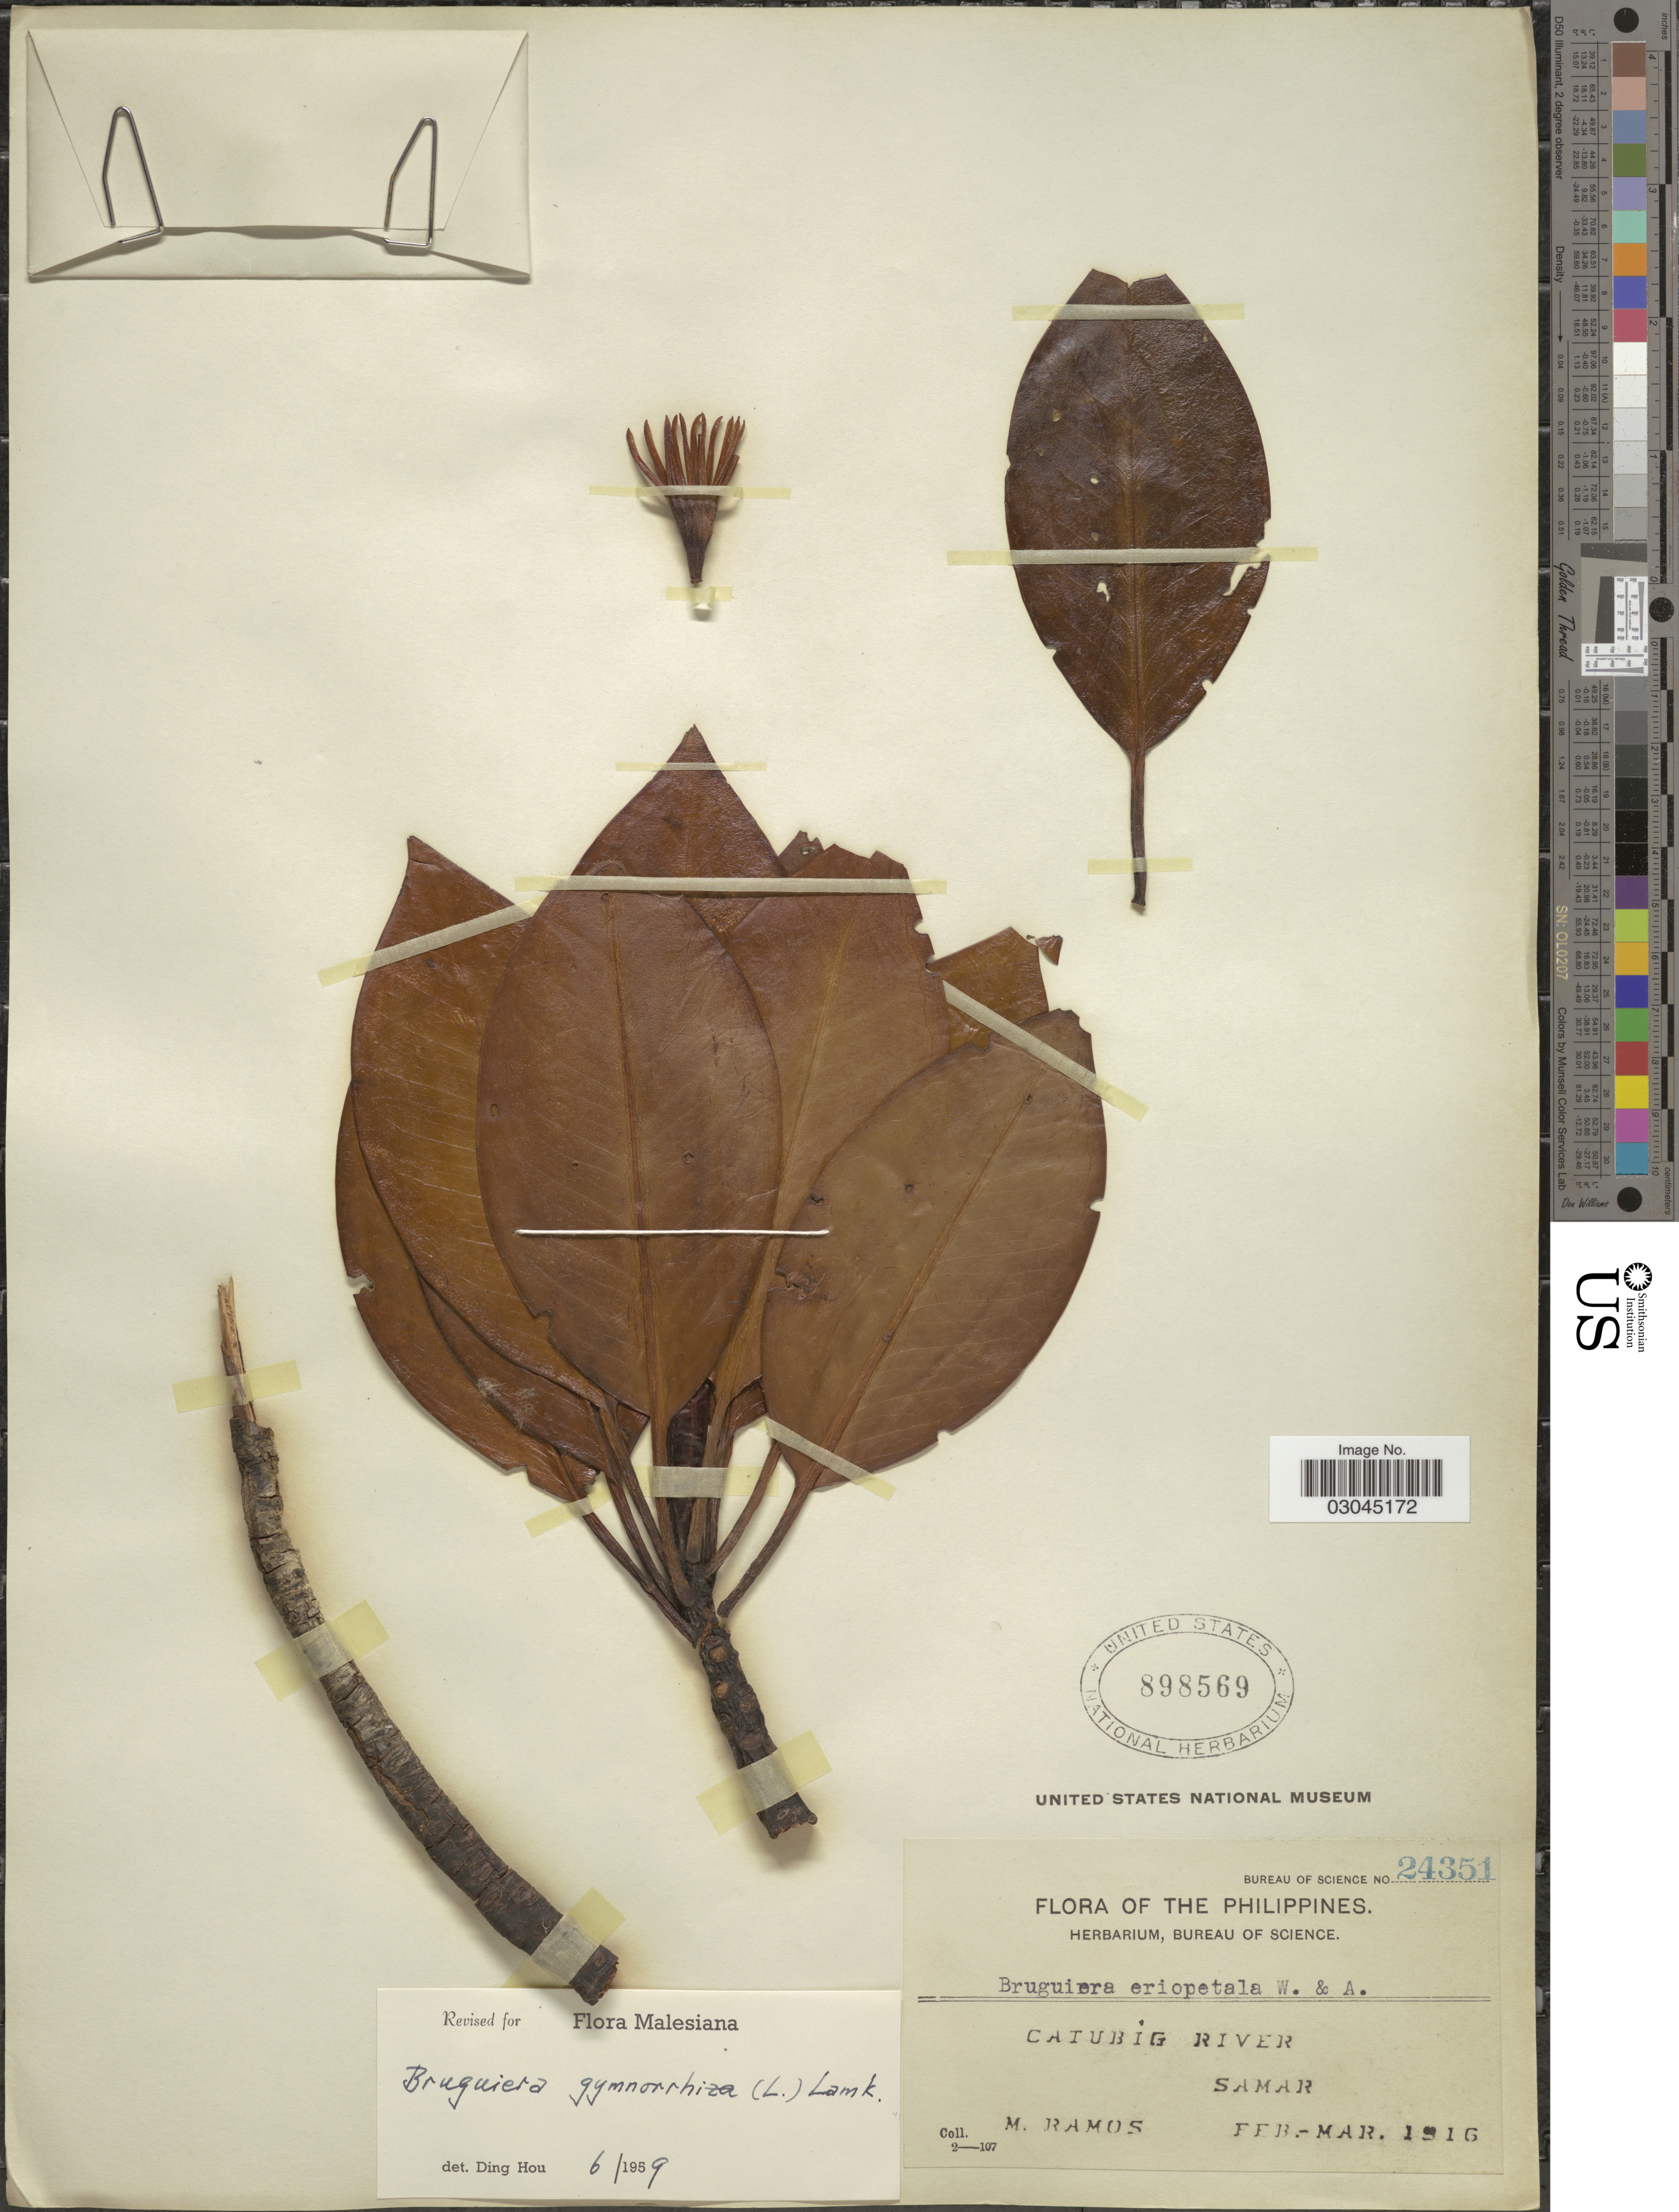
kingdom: Plantae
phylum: Tracheophyta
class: Magnoliopsida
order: Malpighiales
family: Rhizophoraceae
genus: Bruguiera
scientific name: Bruguiera gymnorhiza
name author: (L.) Savigny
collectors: M. Ramos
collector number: Bureau of Science 24351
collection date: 1916-02/1916-03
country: Philippines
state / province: Eastern Visayas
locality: Catubig River. Samar.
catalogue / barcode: US 898569